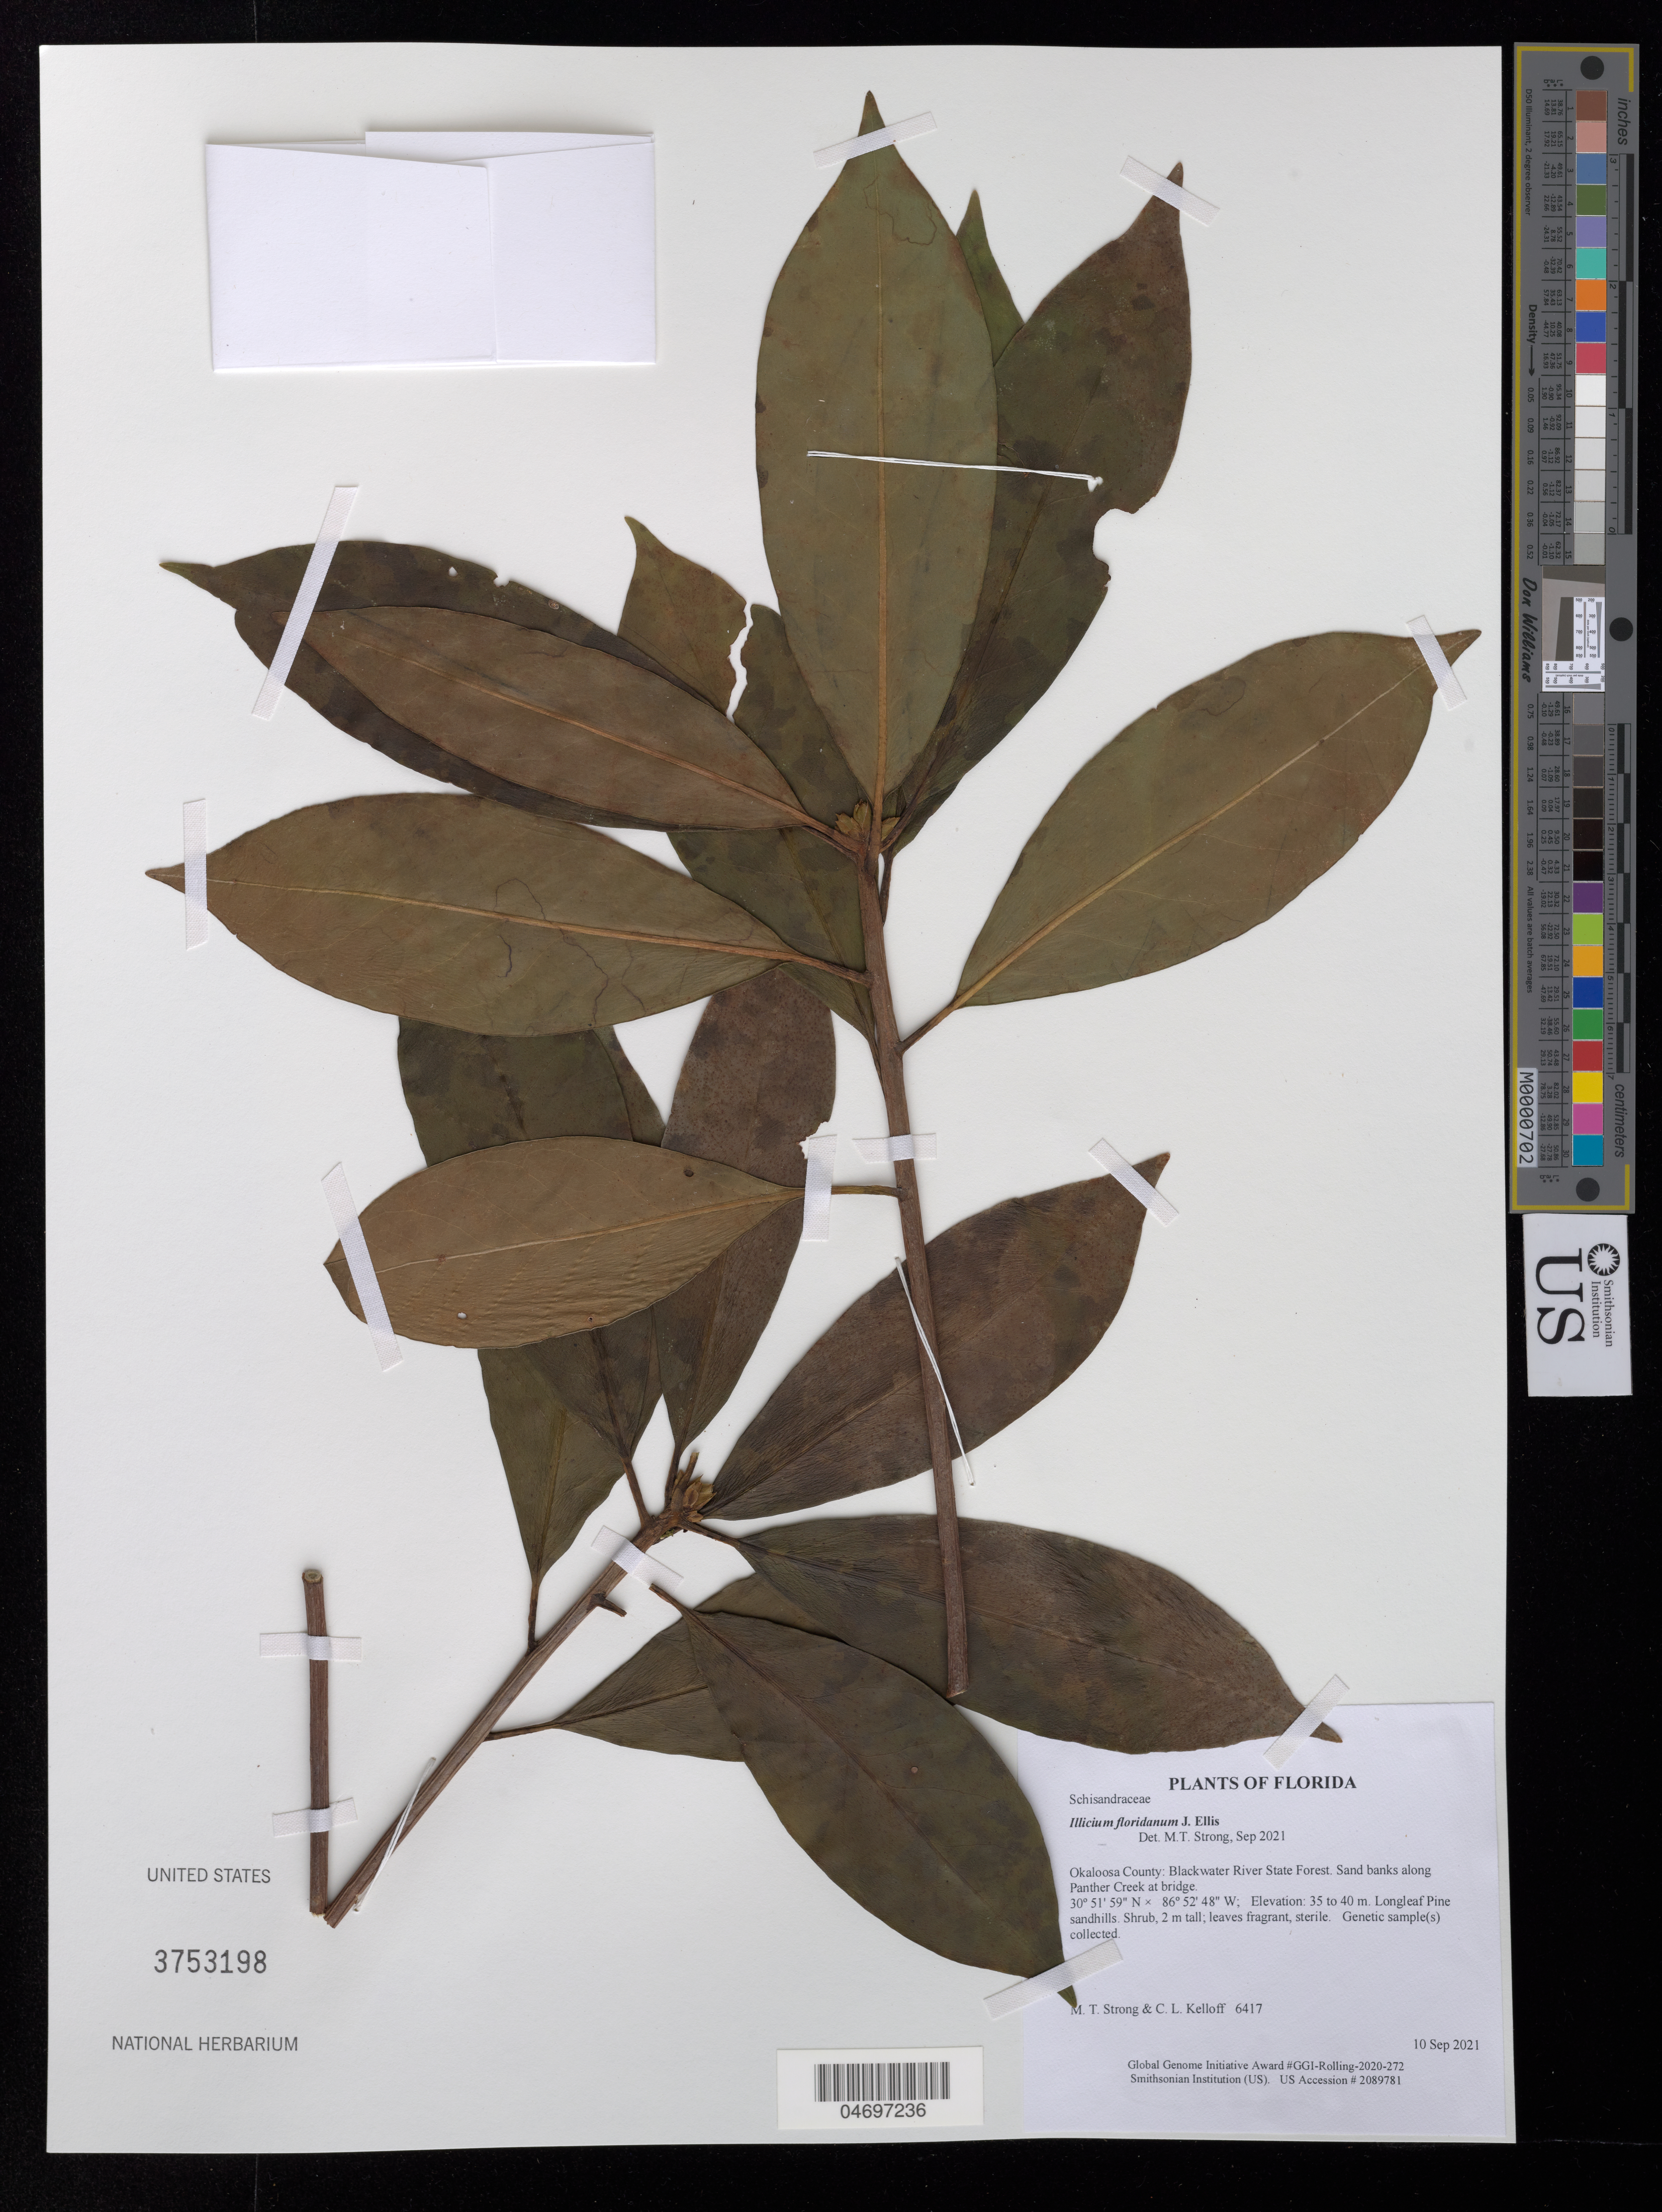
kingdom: Plantae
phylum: Tracheophyta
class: Magnoliopsida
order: Austrobaileyales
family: Schisandraceae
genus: Illicium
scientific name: Illicium floridanum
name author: J. Ellis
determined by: Strong, Mark T.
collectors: M. T. Strong & C. L. Kelloff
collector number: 6417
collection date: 2021-09-10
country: United States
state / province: Florida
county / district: Okaloosa County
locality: Blackwater River State Forest. Sand banks along Panther Creek at bridge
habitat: Sand banks along Panther Creek at bridge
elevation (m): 35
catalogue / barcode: US 3753198